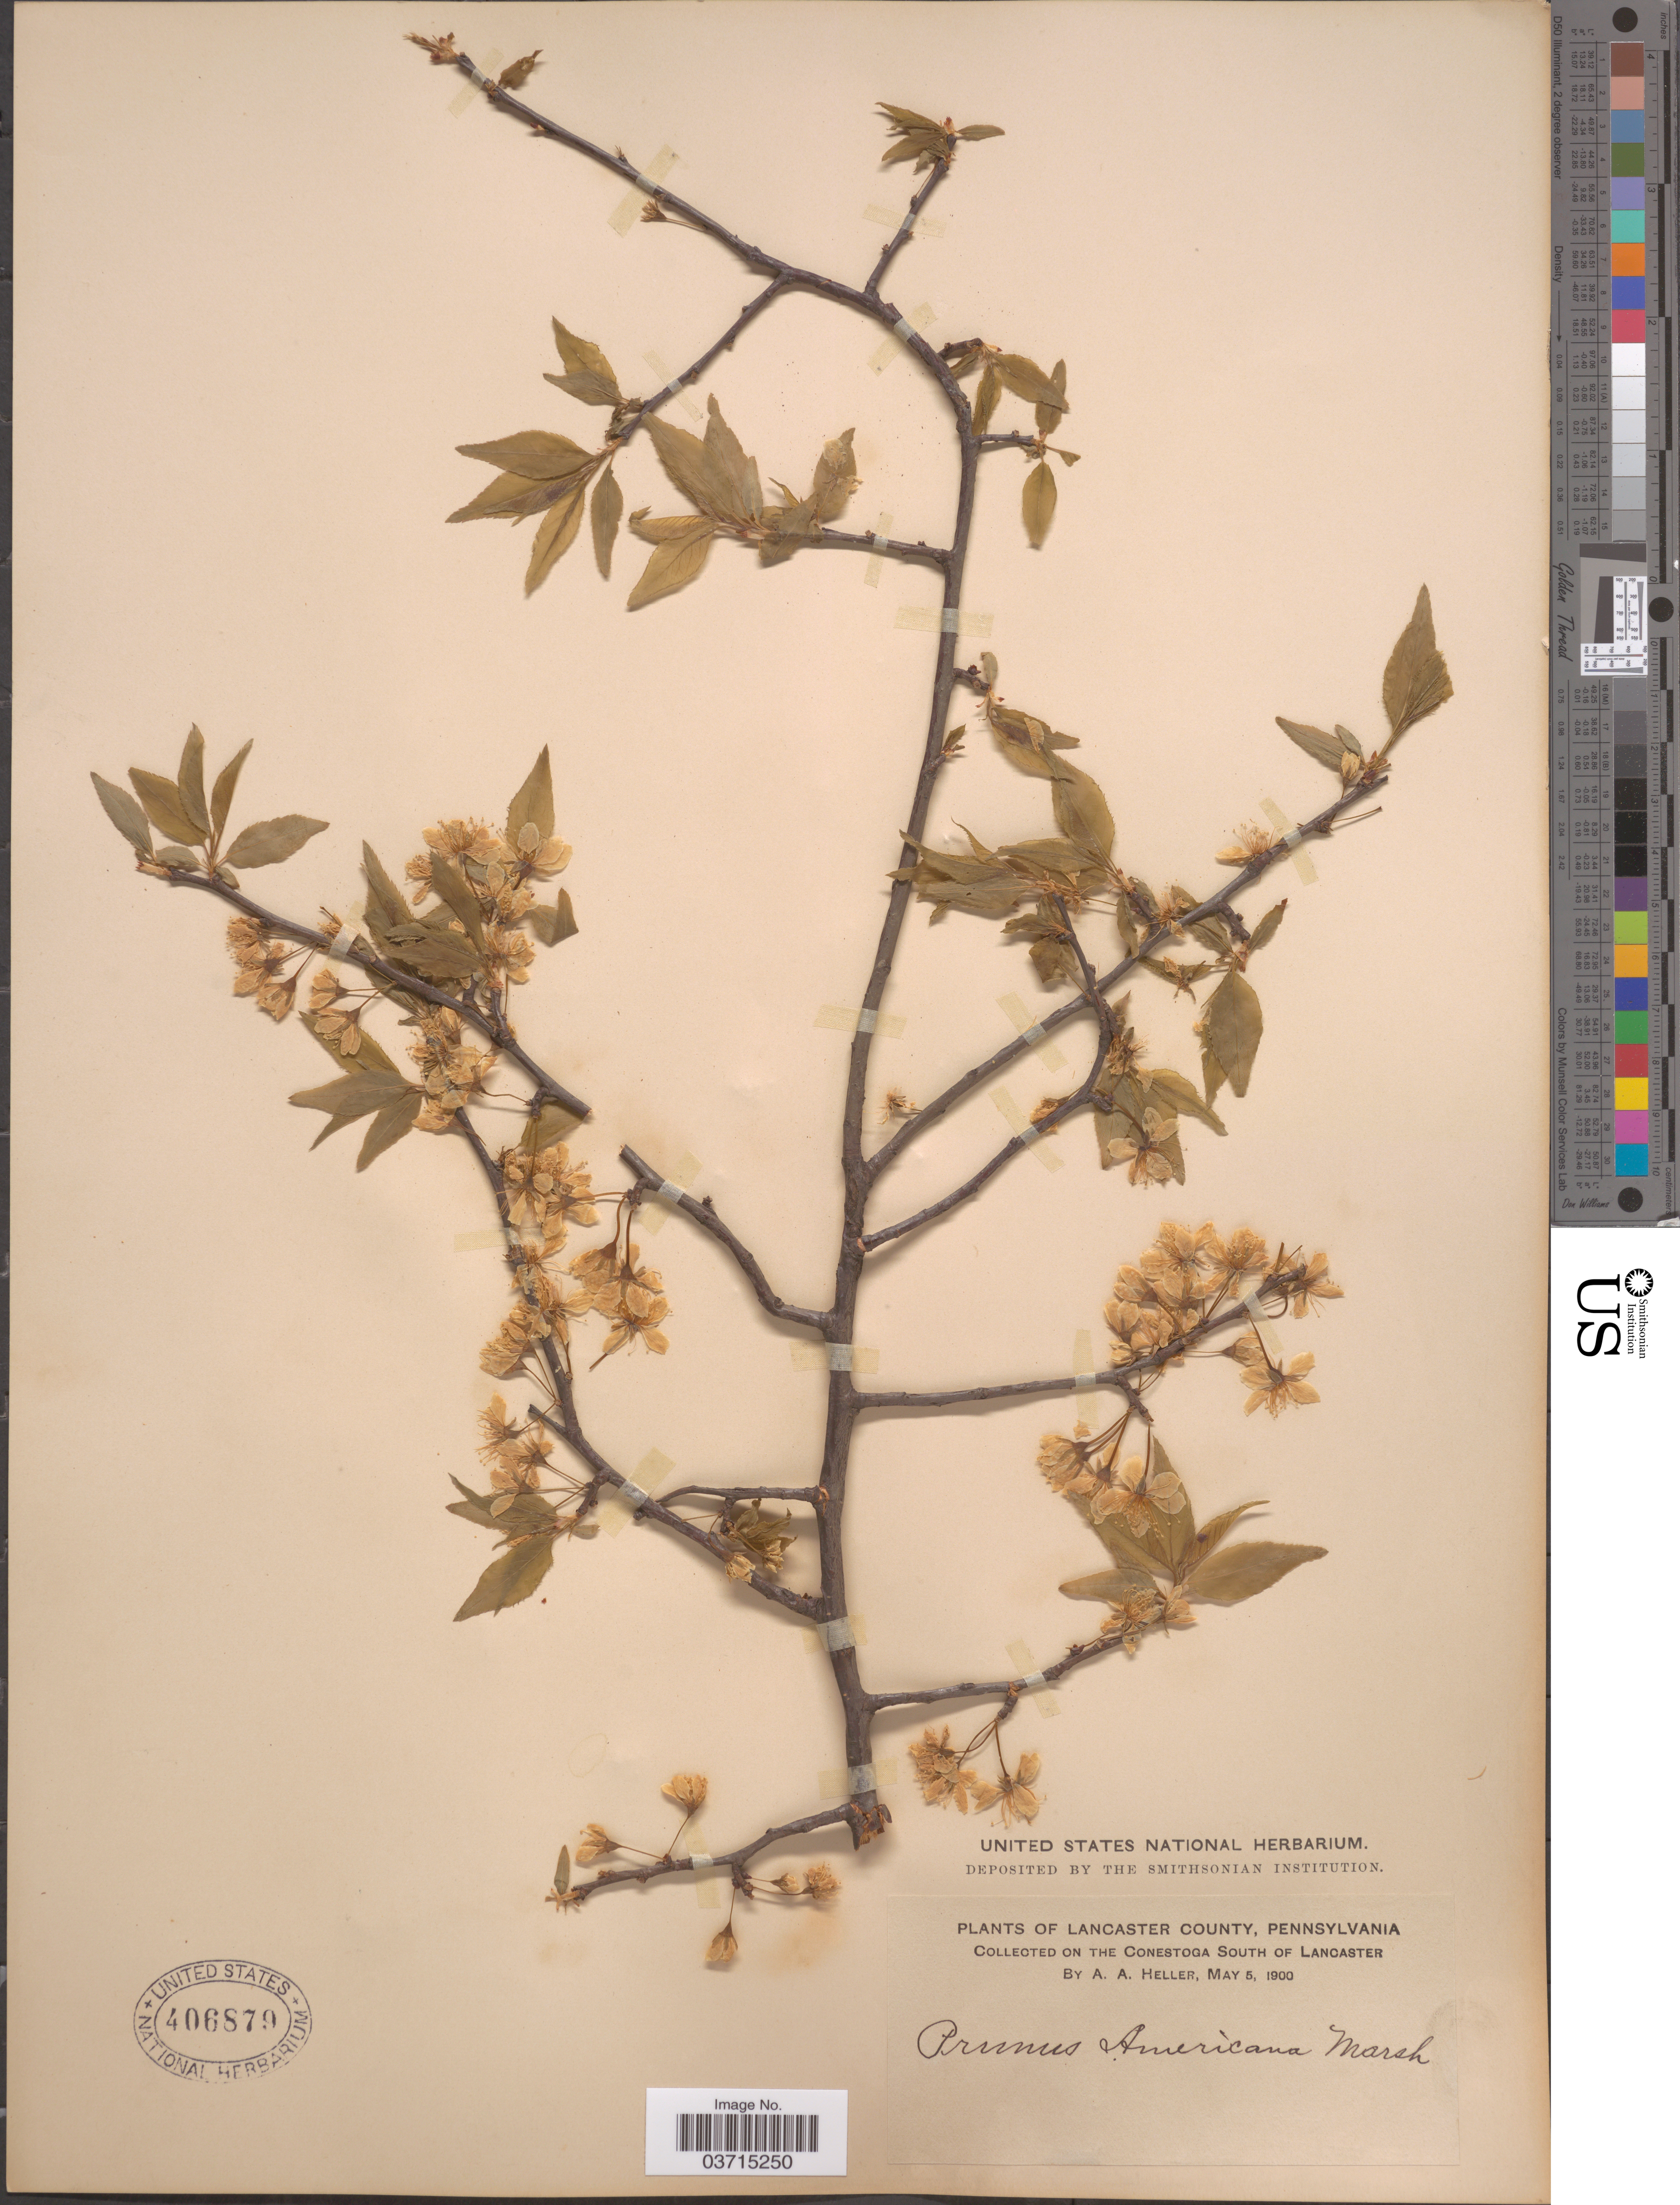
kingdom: Plantae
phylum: Tracheophyta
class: Magnoliopsida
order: Rosales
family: Rosaceae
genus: Prunus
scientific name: Prunus americana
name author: Marshall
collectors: A. A. Heller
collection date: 1900-05-05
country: United States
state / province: Pennsylvania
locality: Lancaster County. On the Conestoga South of Lancaster.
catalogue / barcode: US 406879